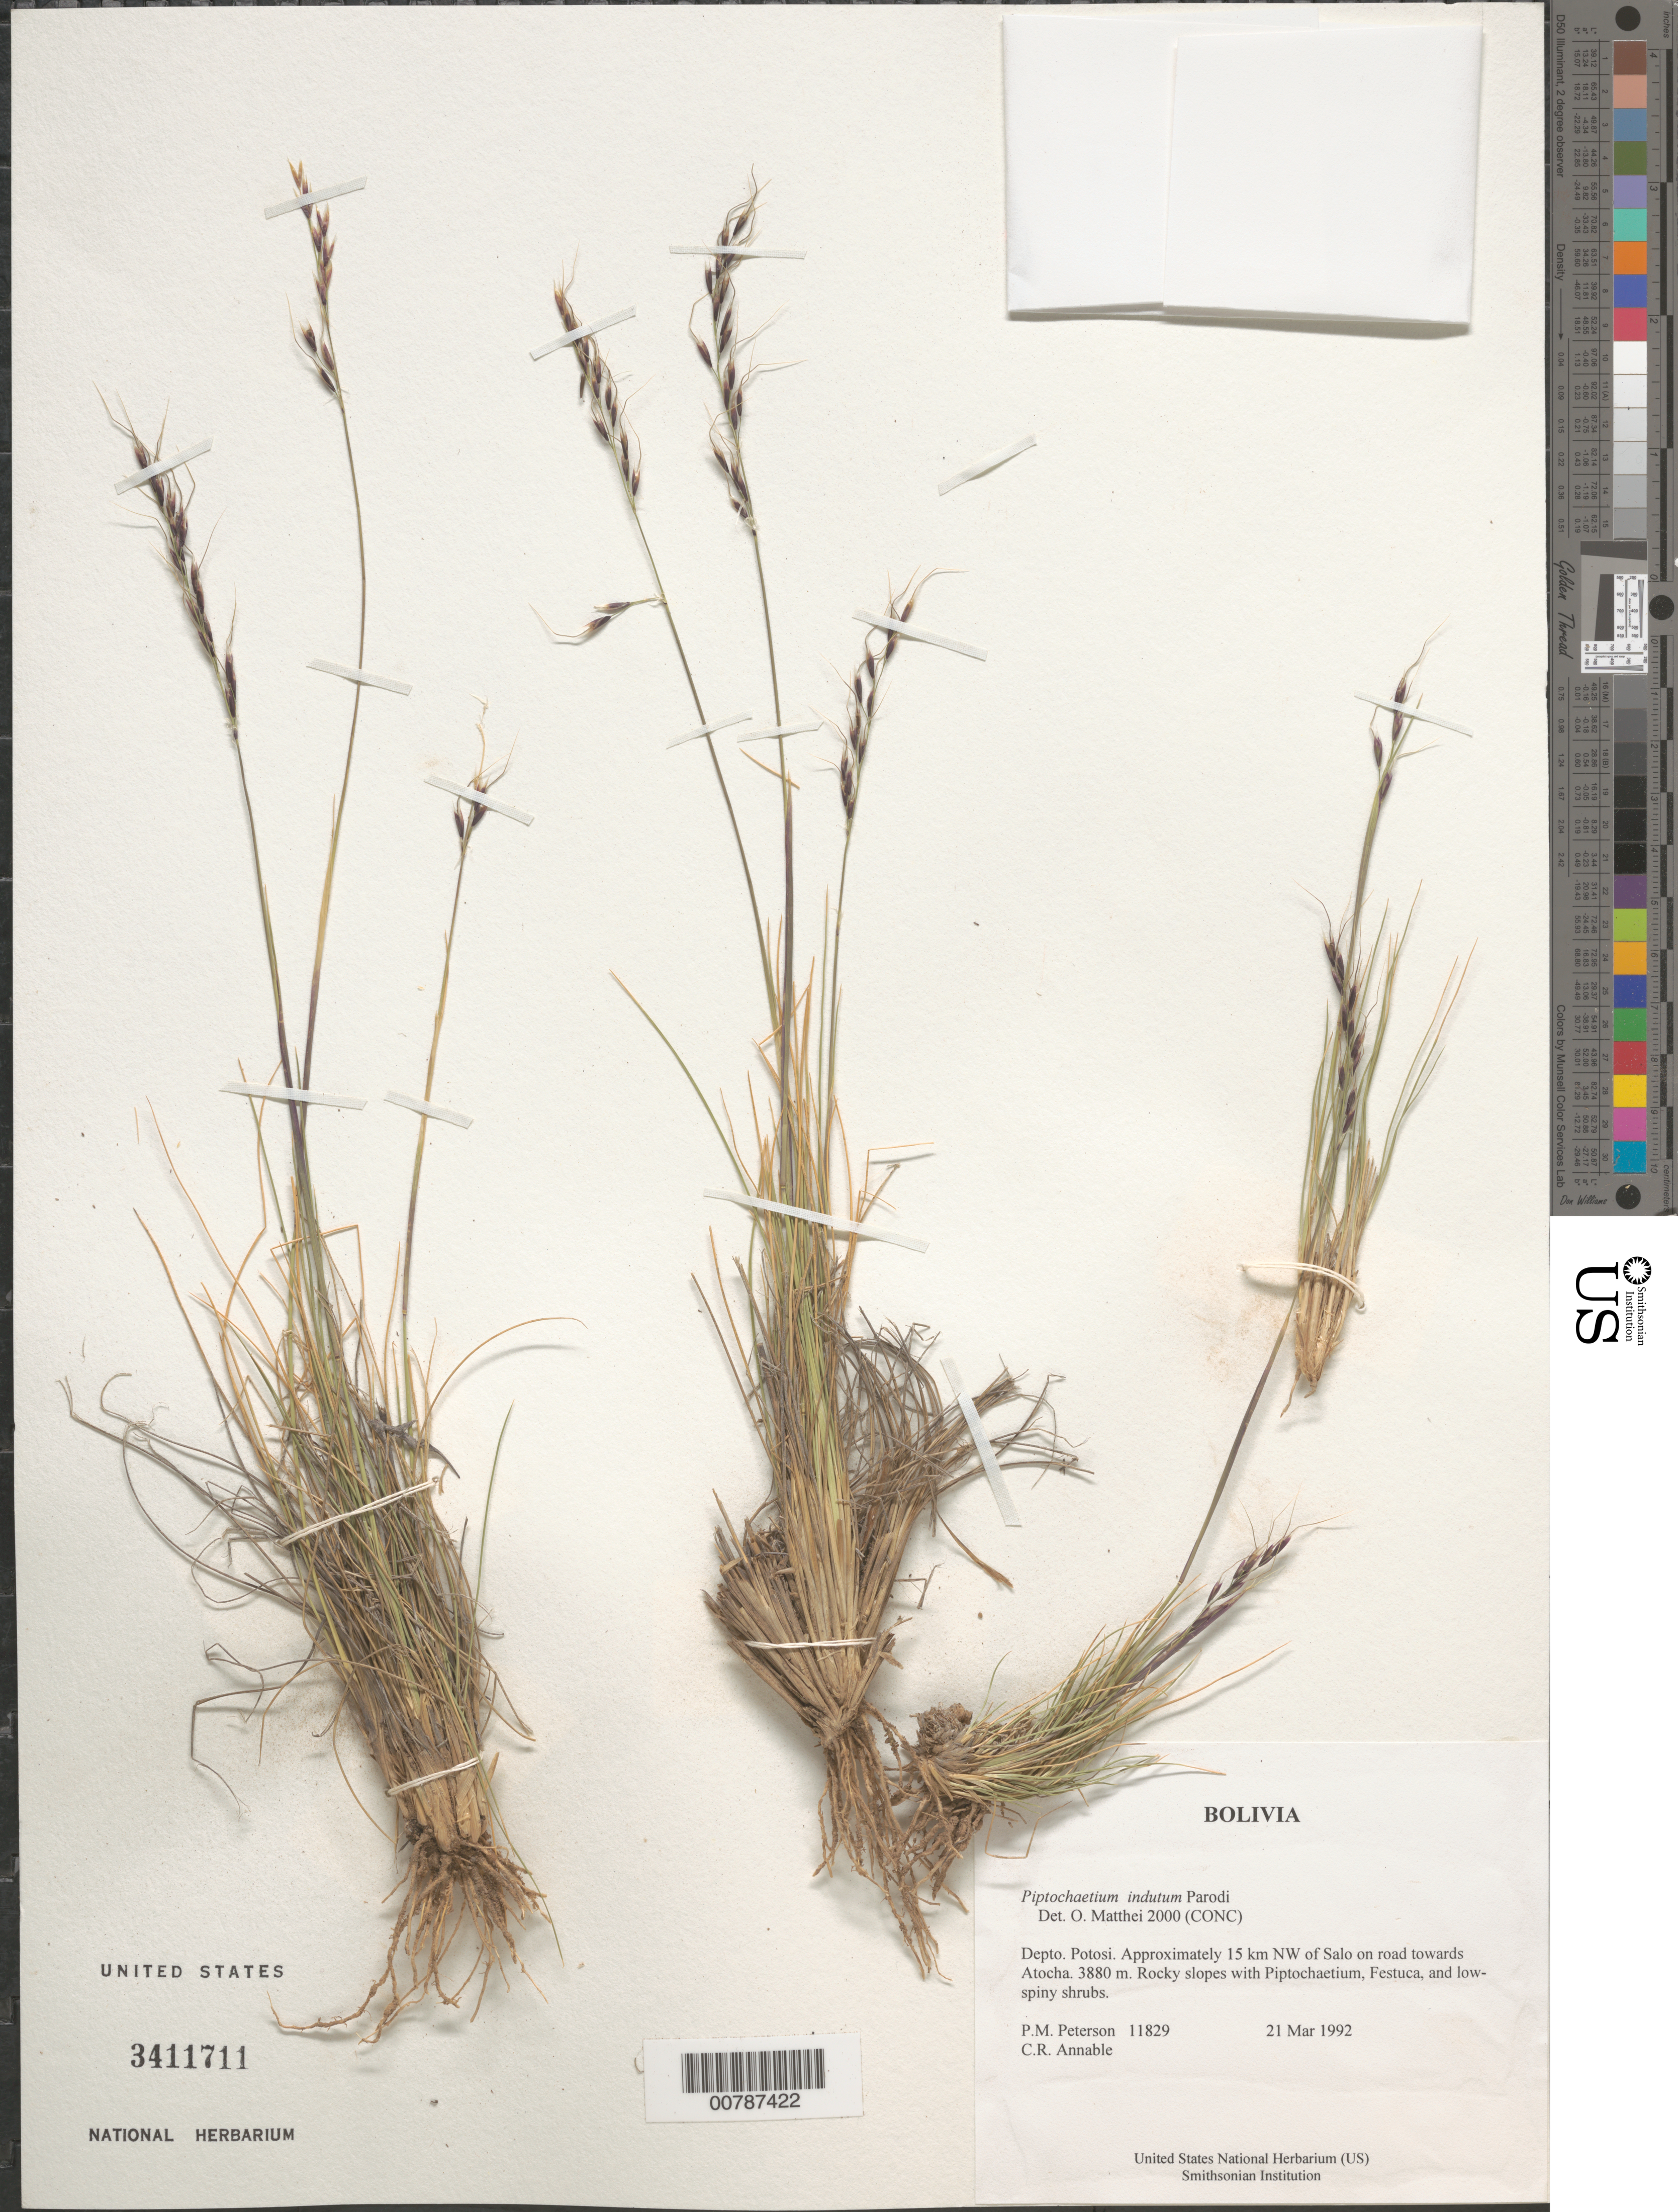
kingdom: Plantae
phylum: Tracheophyta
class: Liliopsida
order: Poales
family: Poaceae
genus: Piptochaetium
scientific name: Piptochaetium indutum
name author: Parodi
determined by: Matthei, O. R.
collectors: P. M. Peterson & C. R. Annable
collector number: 11829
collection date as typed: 21 Mar 1992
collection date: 1992-03-21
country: Bolivia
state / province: Potosi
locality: Approximately 15 km NW of Salo on road towards Atocha.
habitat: Rocky slopes with Piptochaetium, Festuca, and low-spiny shrubs.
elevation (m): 3880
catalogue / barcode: US 3411711